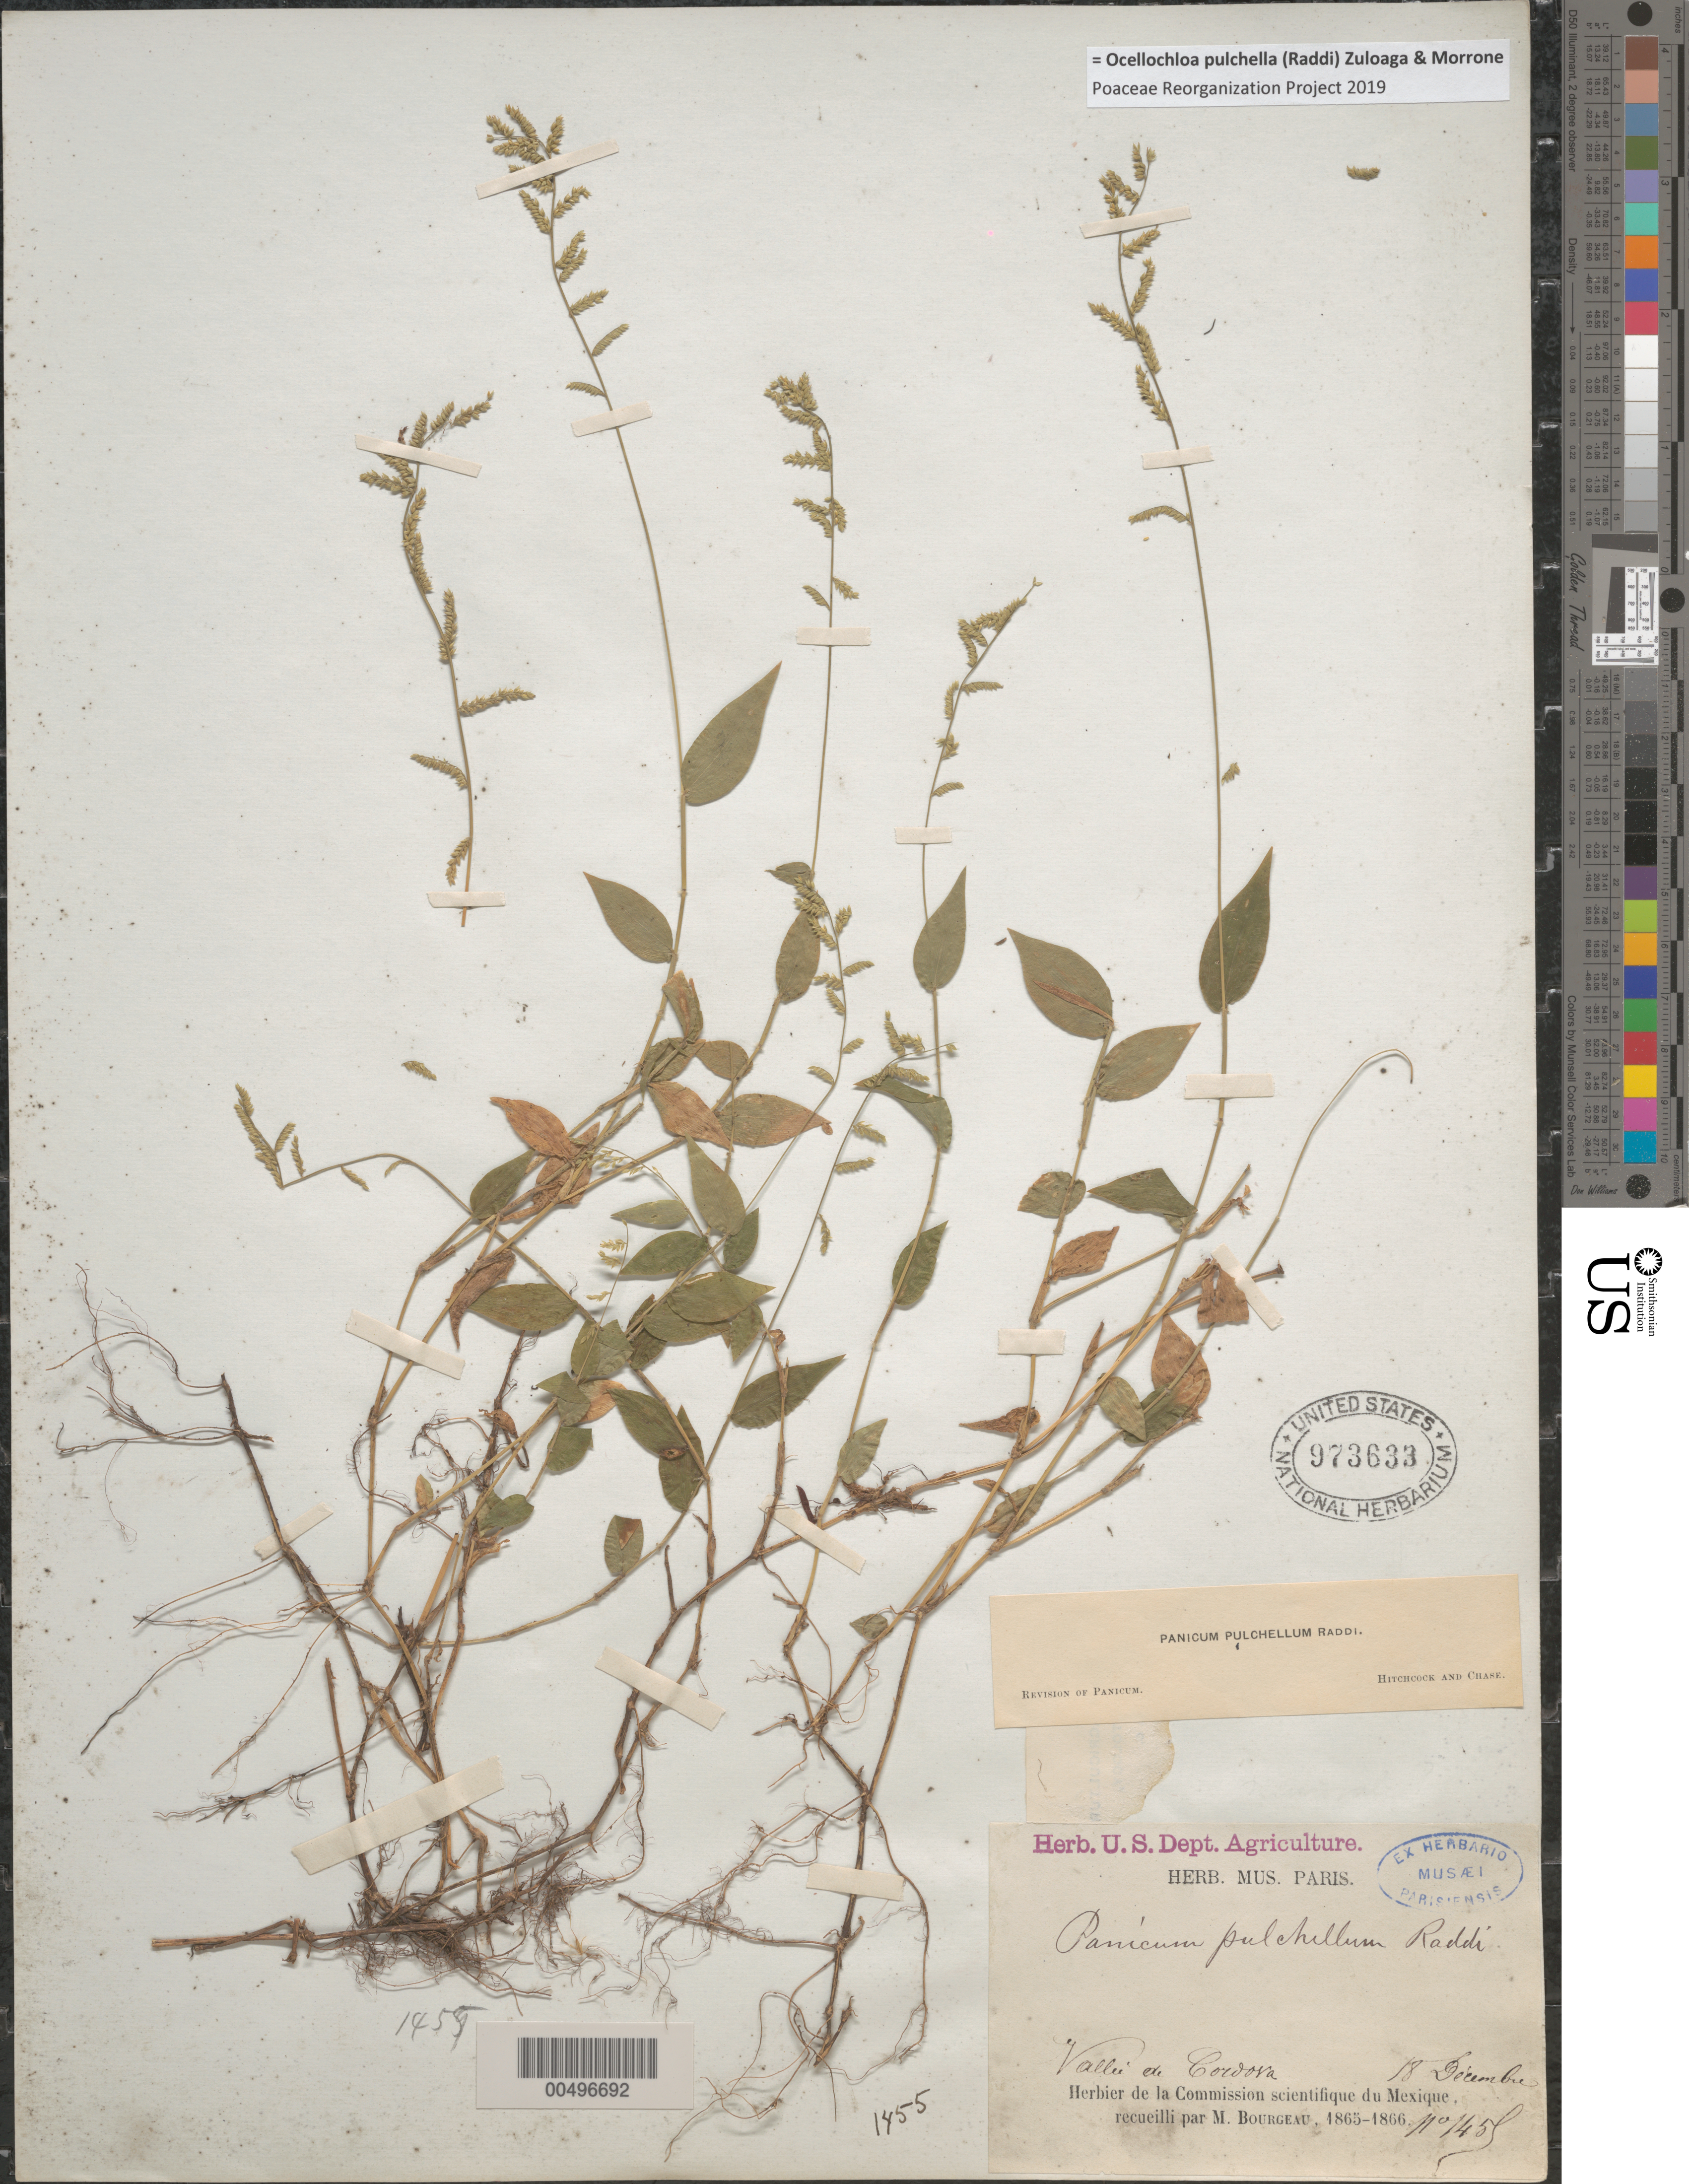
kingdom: Plantae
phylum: Tracheophyta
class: Liliopsida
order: Poales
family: Poaceae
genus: Panicum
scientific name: Panicum pulchellum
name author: Raddi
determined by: Hitchcock, A. S.; Chase, [M.] A.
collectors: E. Bourgeau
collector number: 1455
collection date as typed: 18 Dec 1865 or 18 Dec 1866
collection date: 1865-12-18 or 1866-12-18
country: Mexico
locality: Vallee de Cordova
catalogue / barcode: US 973633